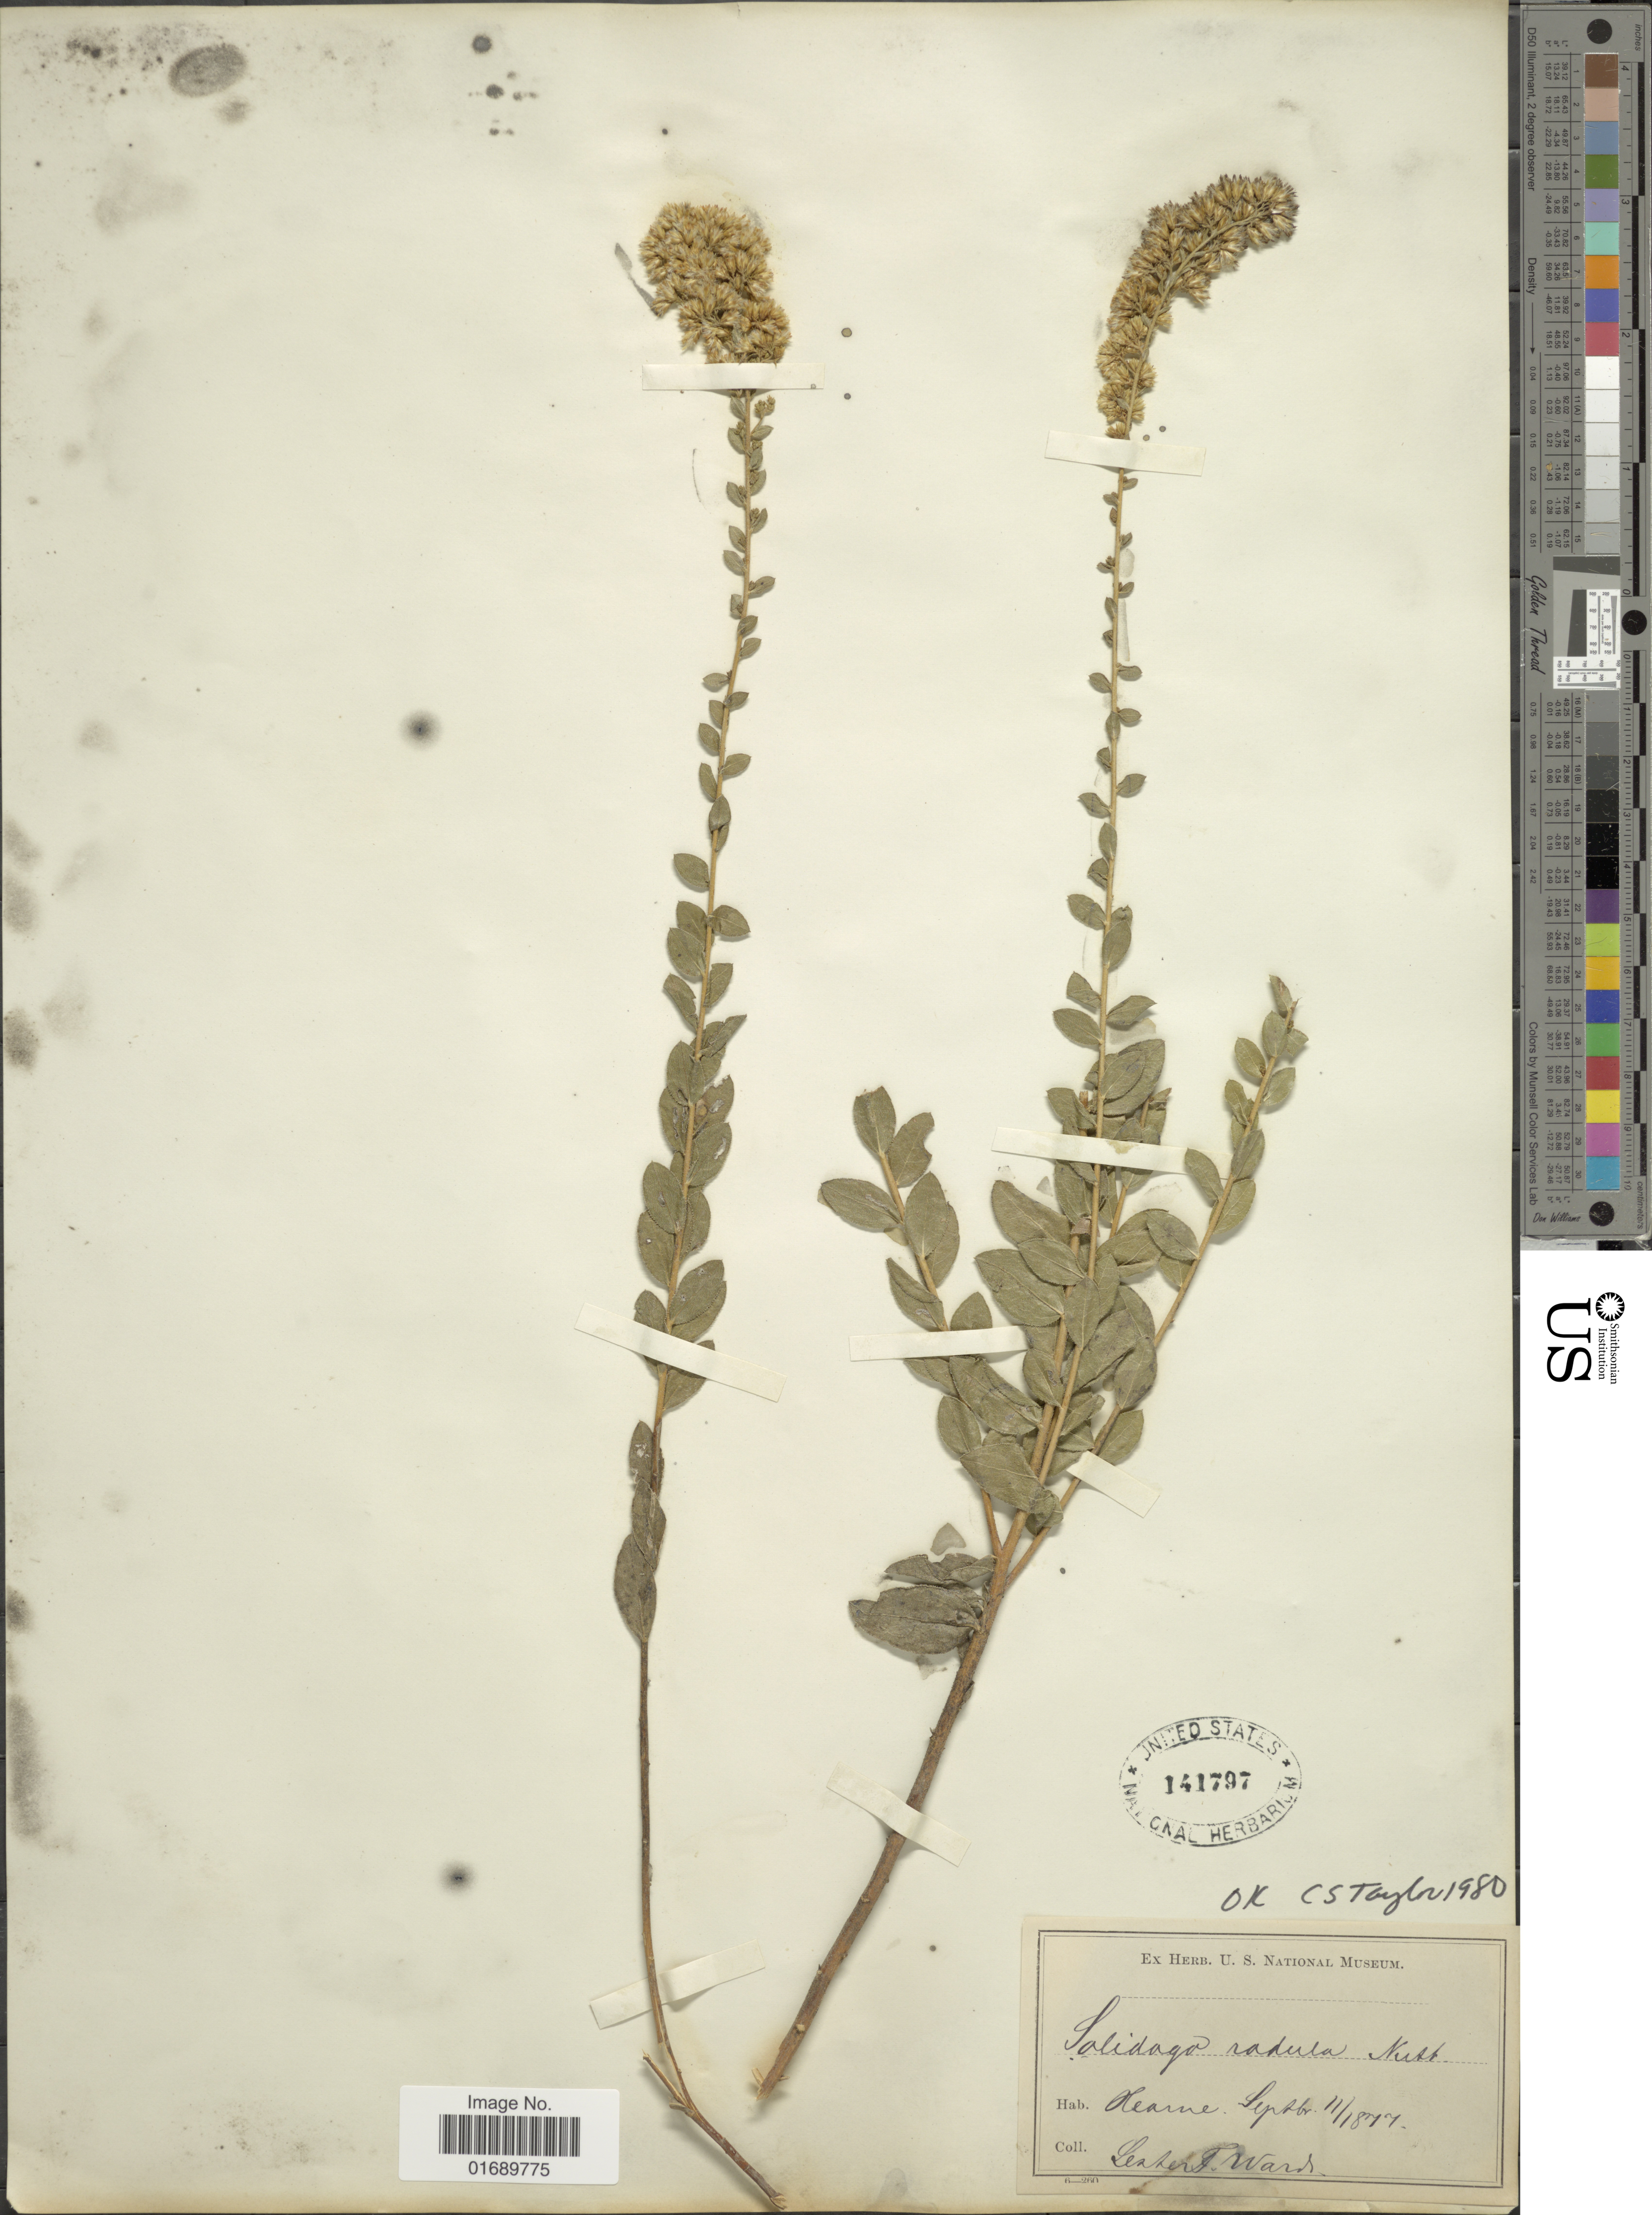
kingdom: Plantae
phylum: Tracheophyta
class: Magnoliopsida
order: Asterales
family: Asteraceae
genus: Solidago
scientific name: Solidago radula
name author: Nutt.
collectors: L. F. Ward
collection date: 1877-09-11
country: United States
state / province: Texas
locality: Hearne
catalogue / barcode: US 141797